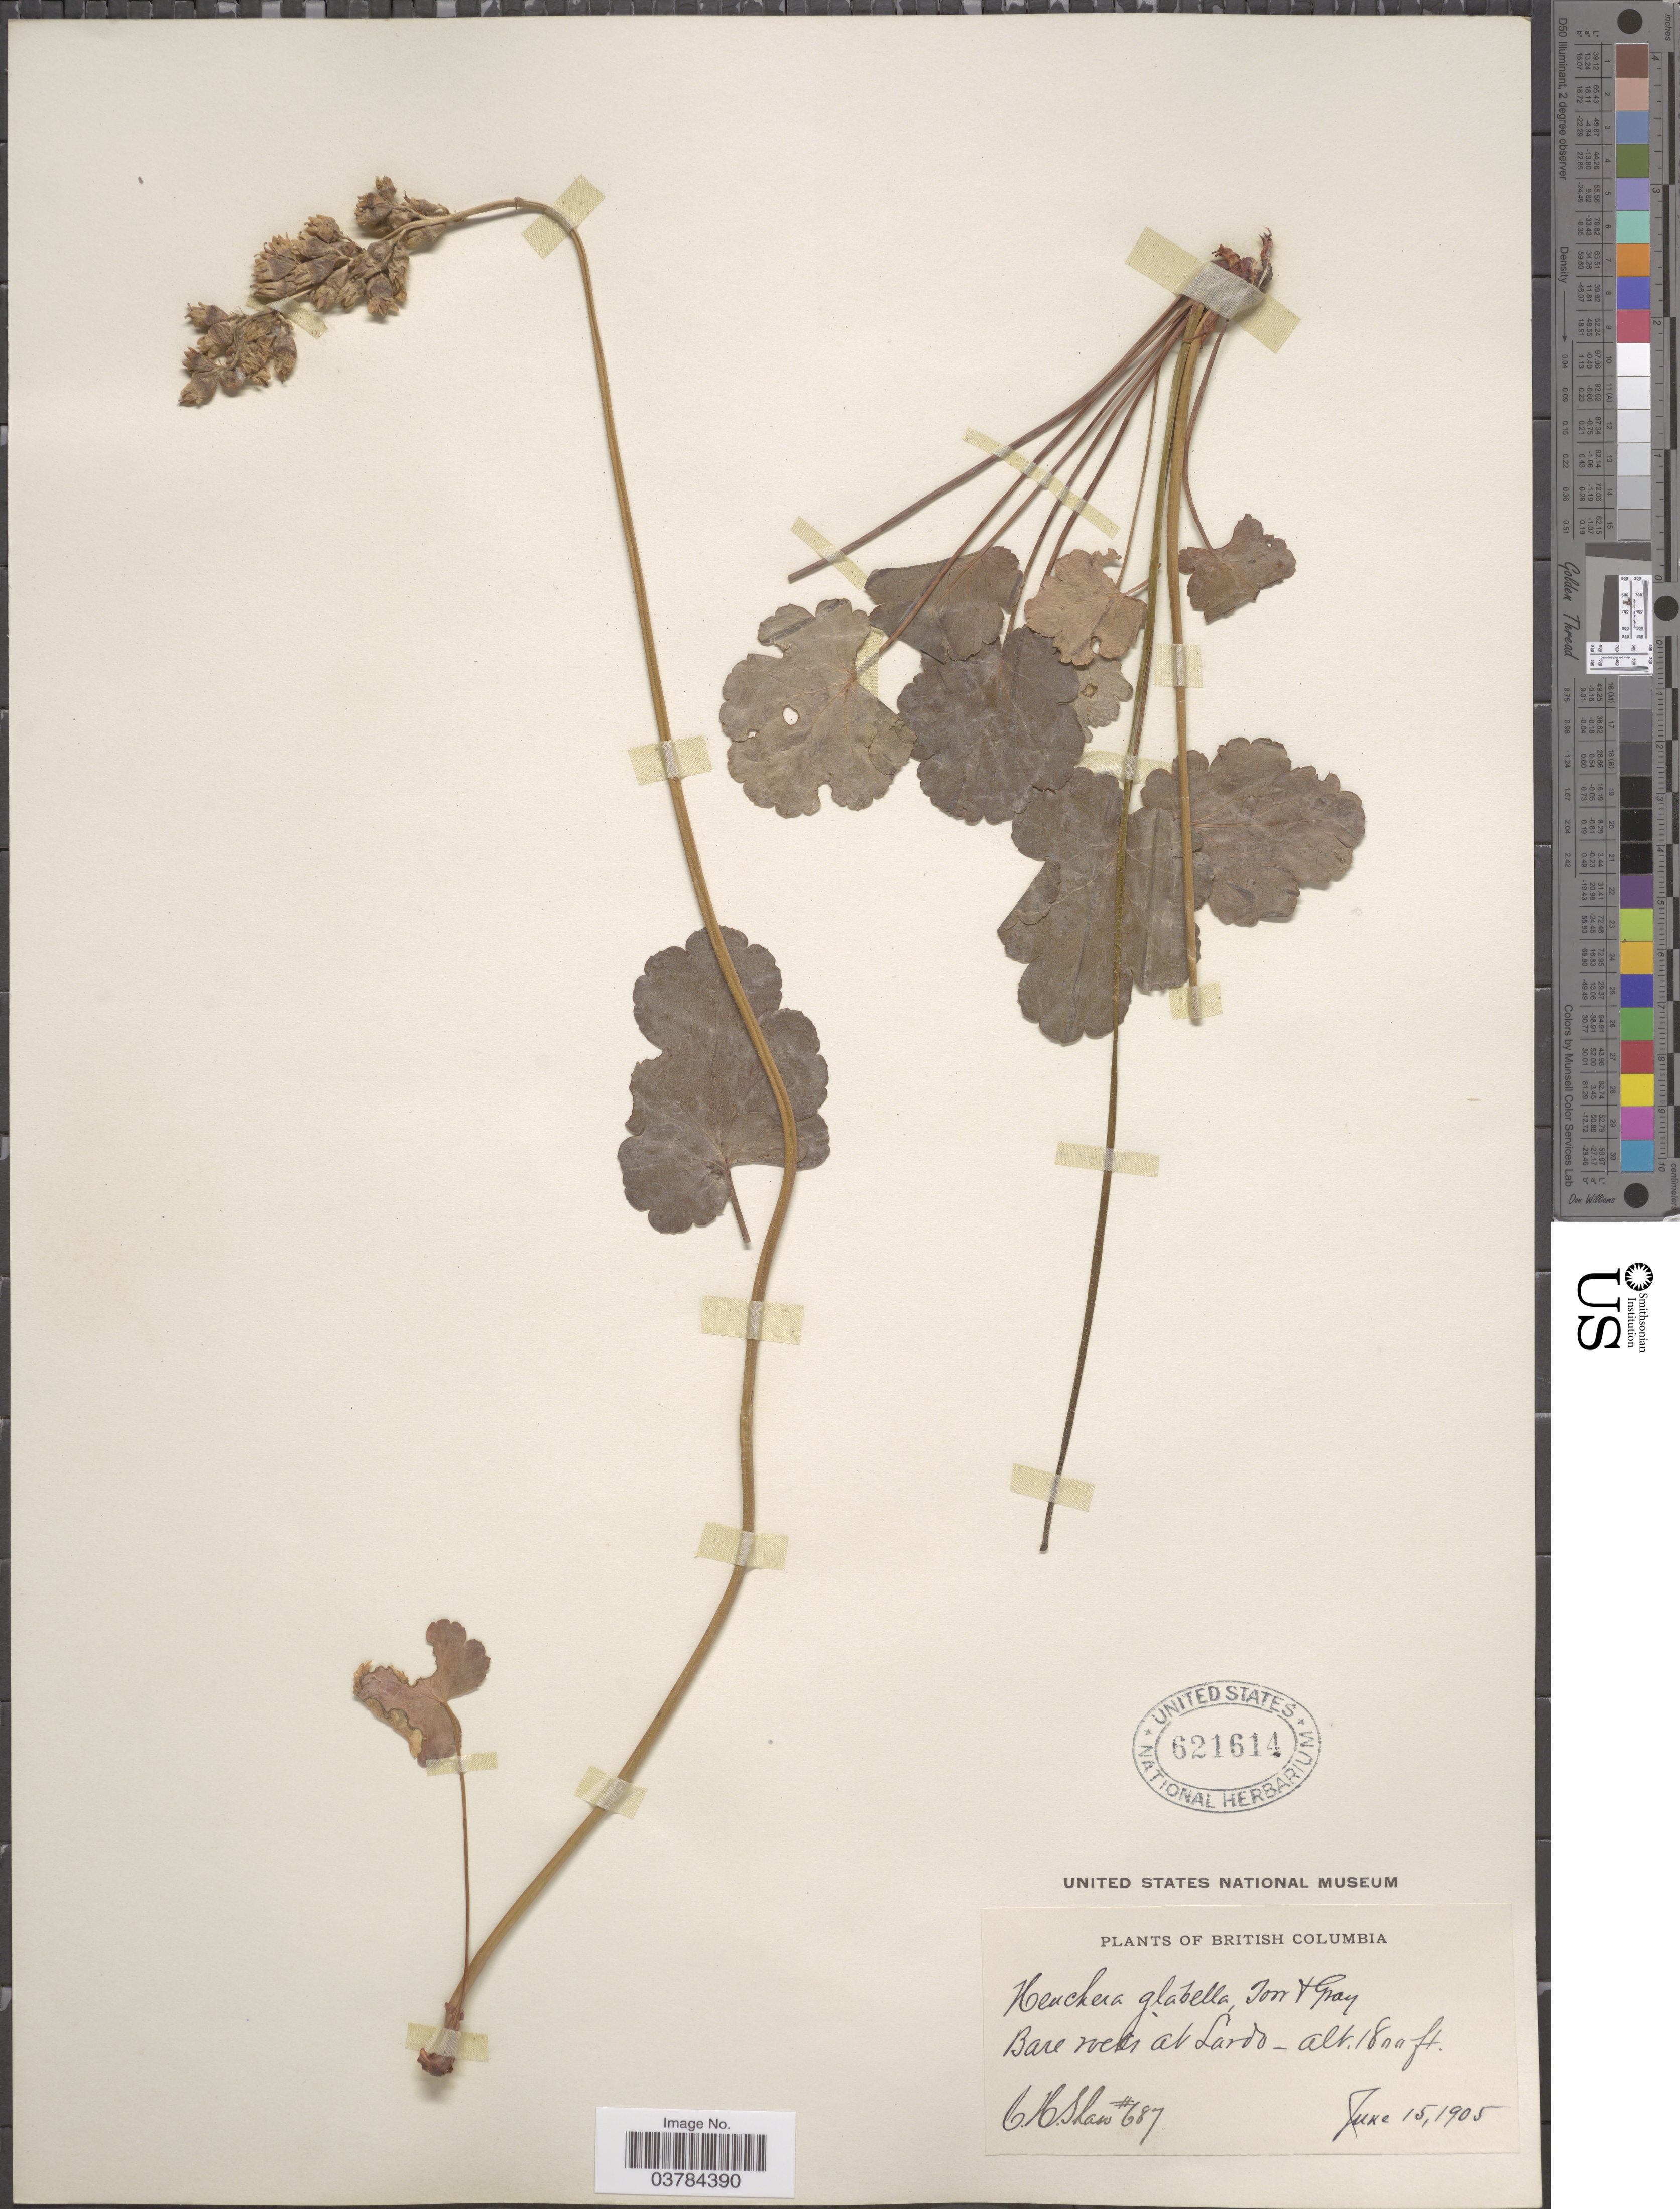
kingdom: Plantae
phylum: Tracheophyta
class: Magnoliopsida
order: Saxifragales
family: Saxifragaceae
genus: Heuchera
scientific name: Heuchera cylindrica var. glabella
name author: (Torr. & A. Gray) Wheelock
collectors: C. H. Shaw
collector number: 687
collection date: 1905-06-15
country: Canada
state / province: British Columbia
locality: Bare rocks at Lardo.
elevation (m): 549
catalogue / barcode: US 621614